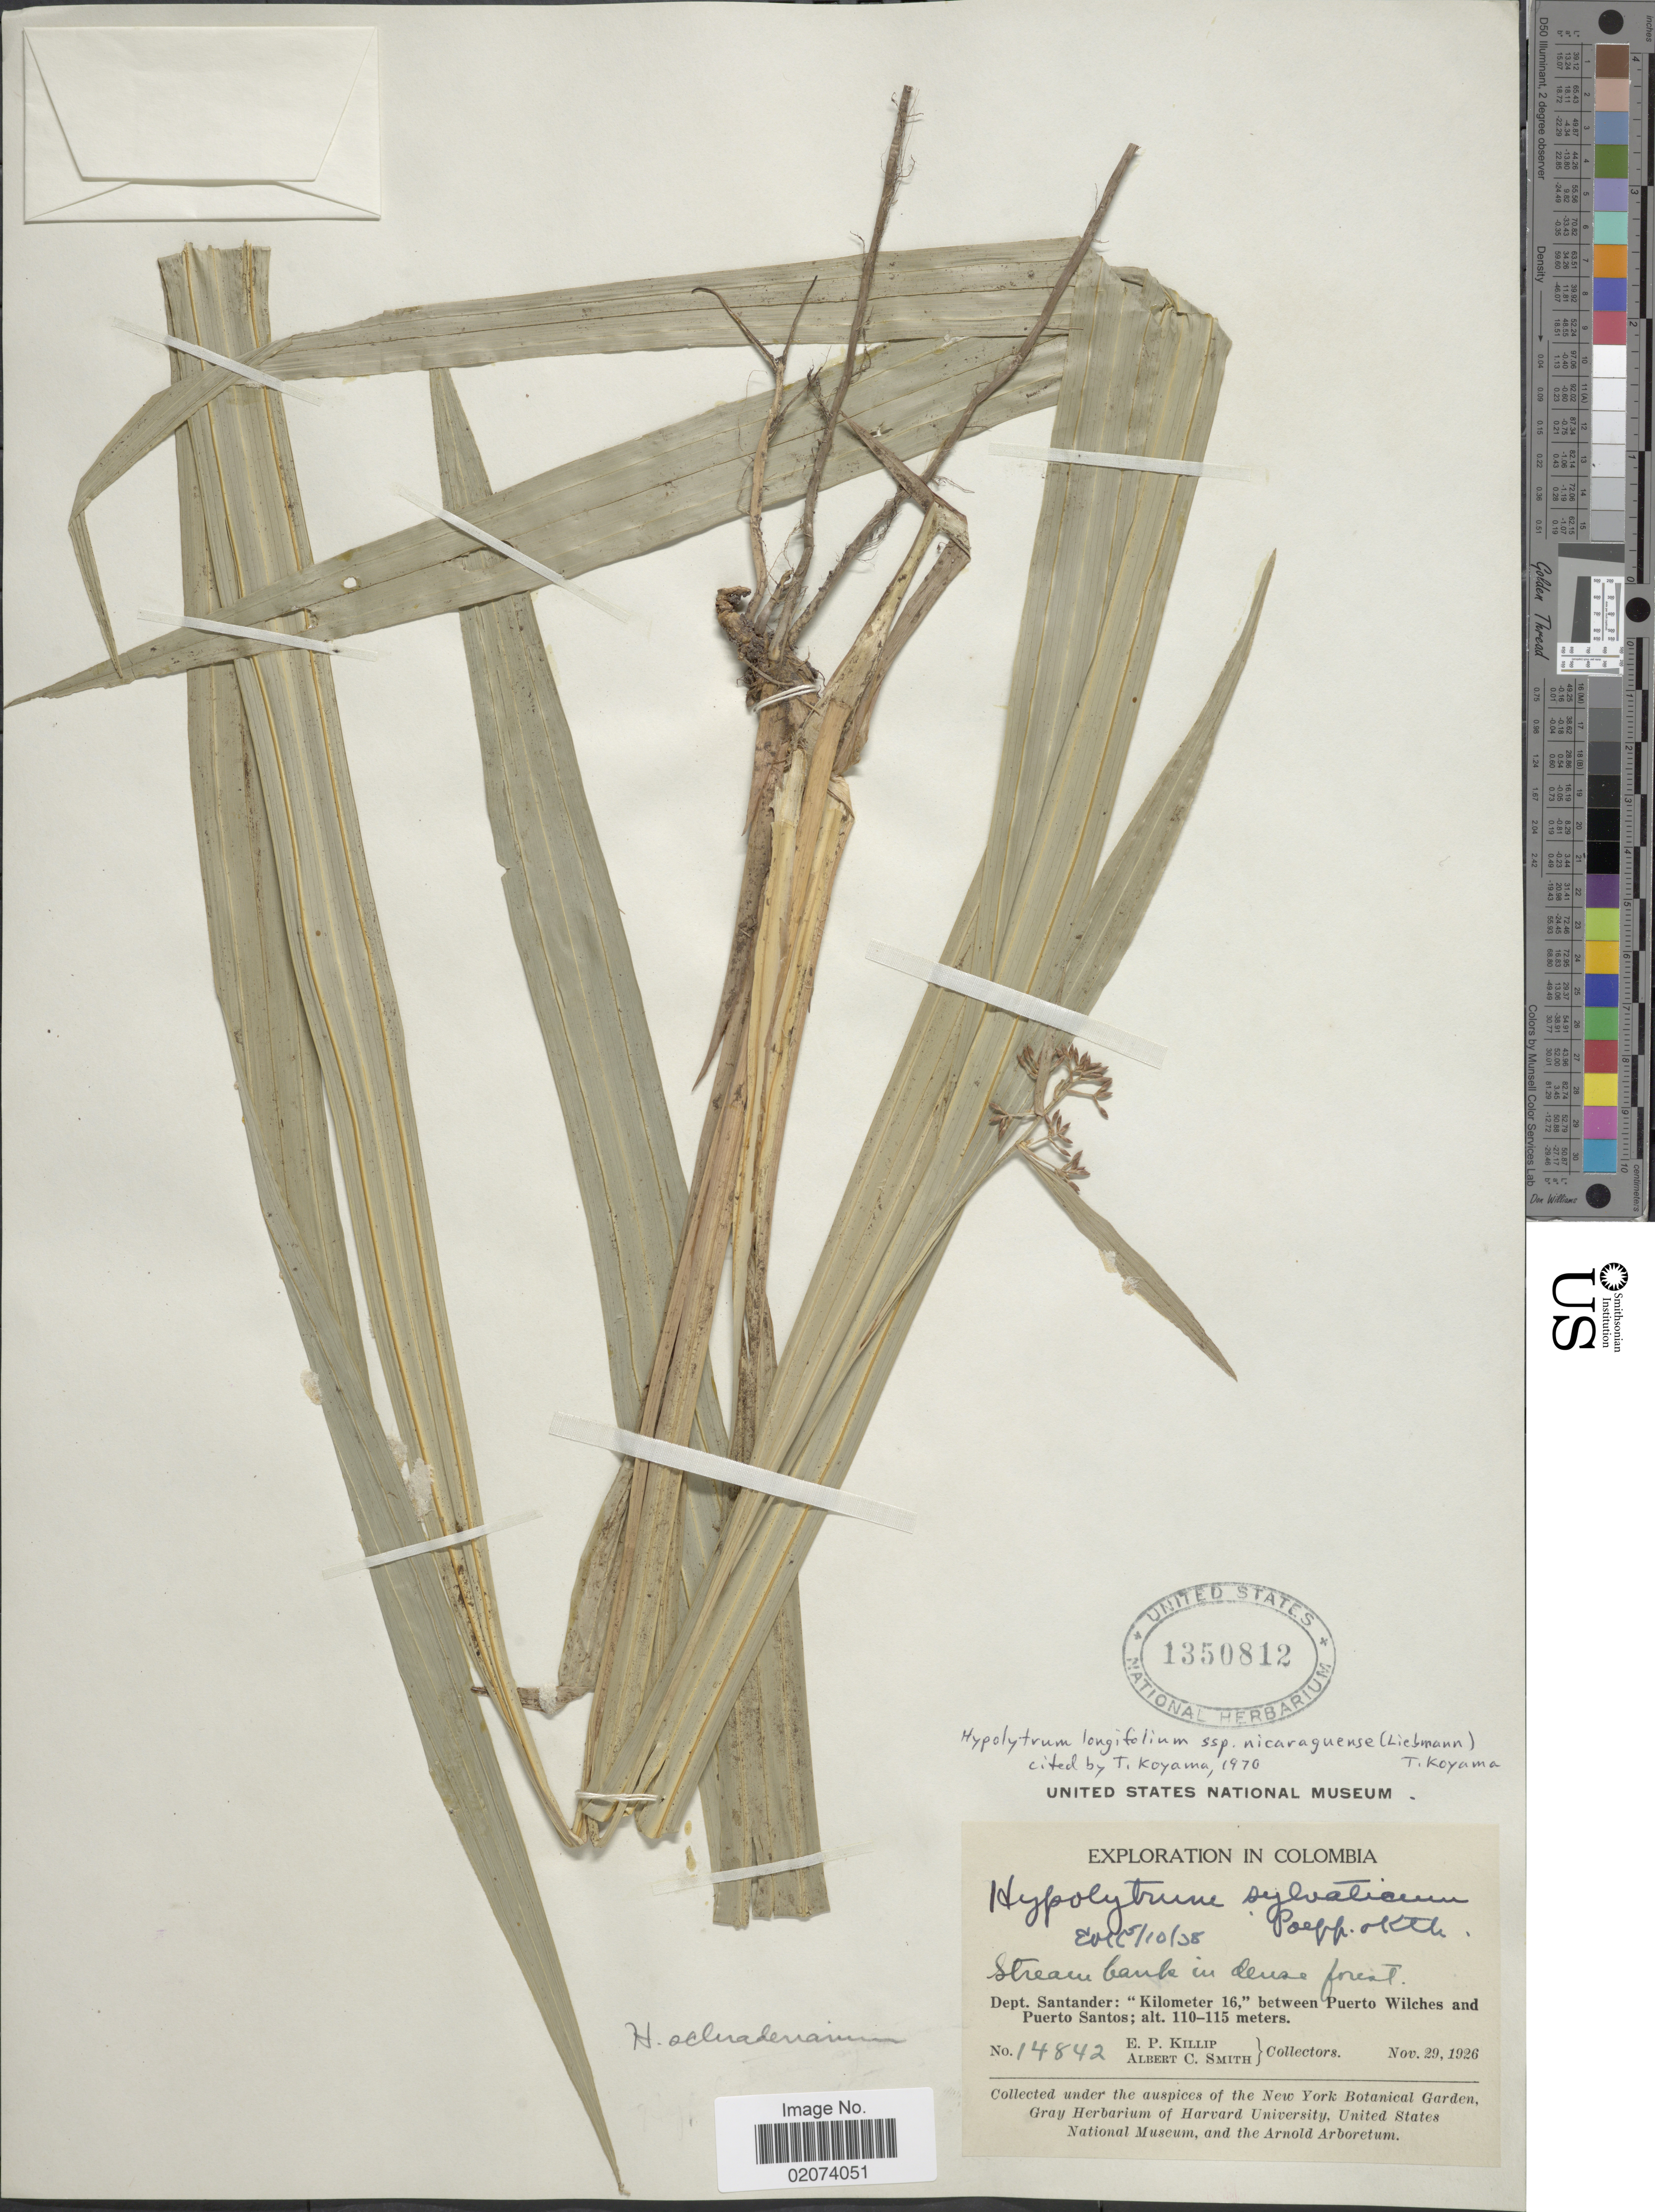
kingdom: Plantae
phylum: Tracheophyta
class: Liliopsida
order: Poales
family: Cyperaceae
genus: Hypolytrum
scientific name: Hypolytrum longifolium subsp. nicaraguense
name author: (Liebm.) T. Koyama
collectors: E. P. Killip & A. C. Smith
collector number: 14842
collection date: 1926-11-29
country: Colombia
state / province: Santander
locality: Kilometer 16, between Puerto Wilches and Puerto Santos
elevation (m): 110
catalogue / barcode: US 1350812